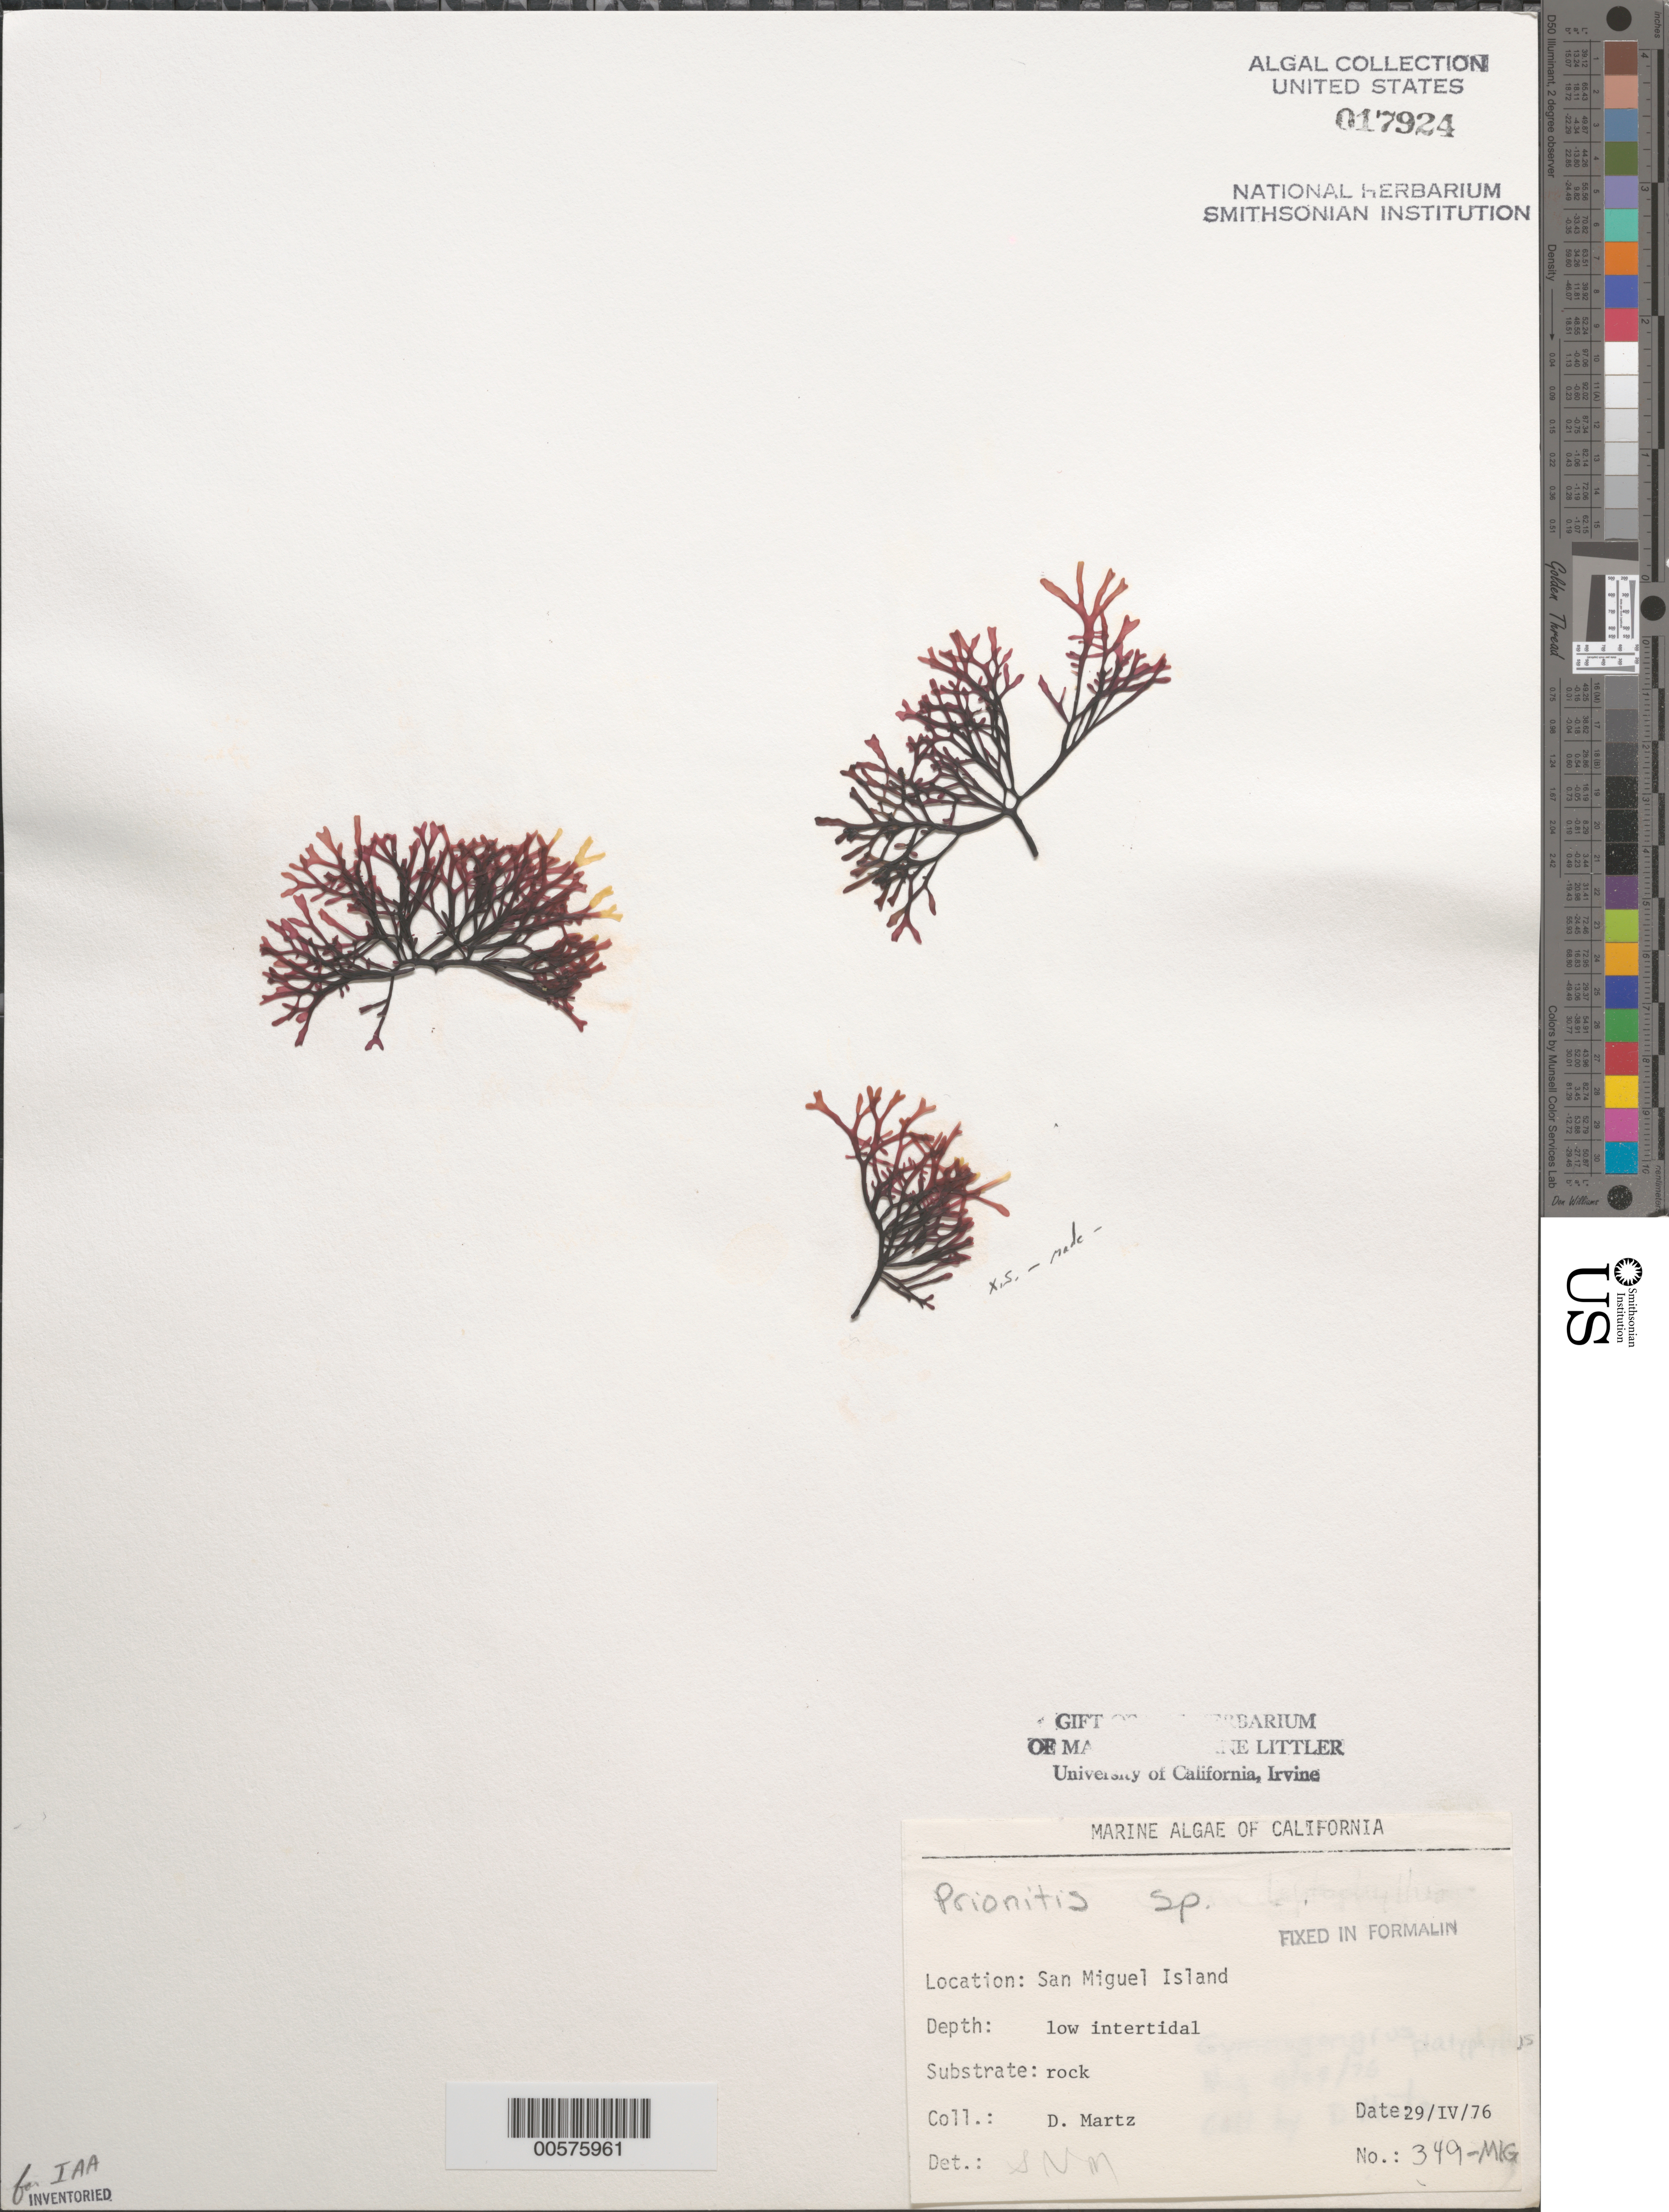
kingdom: Plantae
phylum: Rhodophyta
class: Florideophyceae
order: Cryptonemiales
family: Cryptonemiaceae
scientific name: Prionitis sp.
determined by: Murray, S. N.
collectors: D. Martz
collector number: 349-mig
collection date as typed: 29 Apr 1976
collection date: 1976-04-29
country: United States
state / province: California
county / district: Santa Barbara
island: San Miguel Island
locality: Cuyler Harbor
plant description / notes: BLM-SOCALBIGHT Rocky Intertidal Survey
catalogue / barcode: US 17924